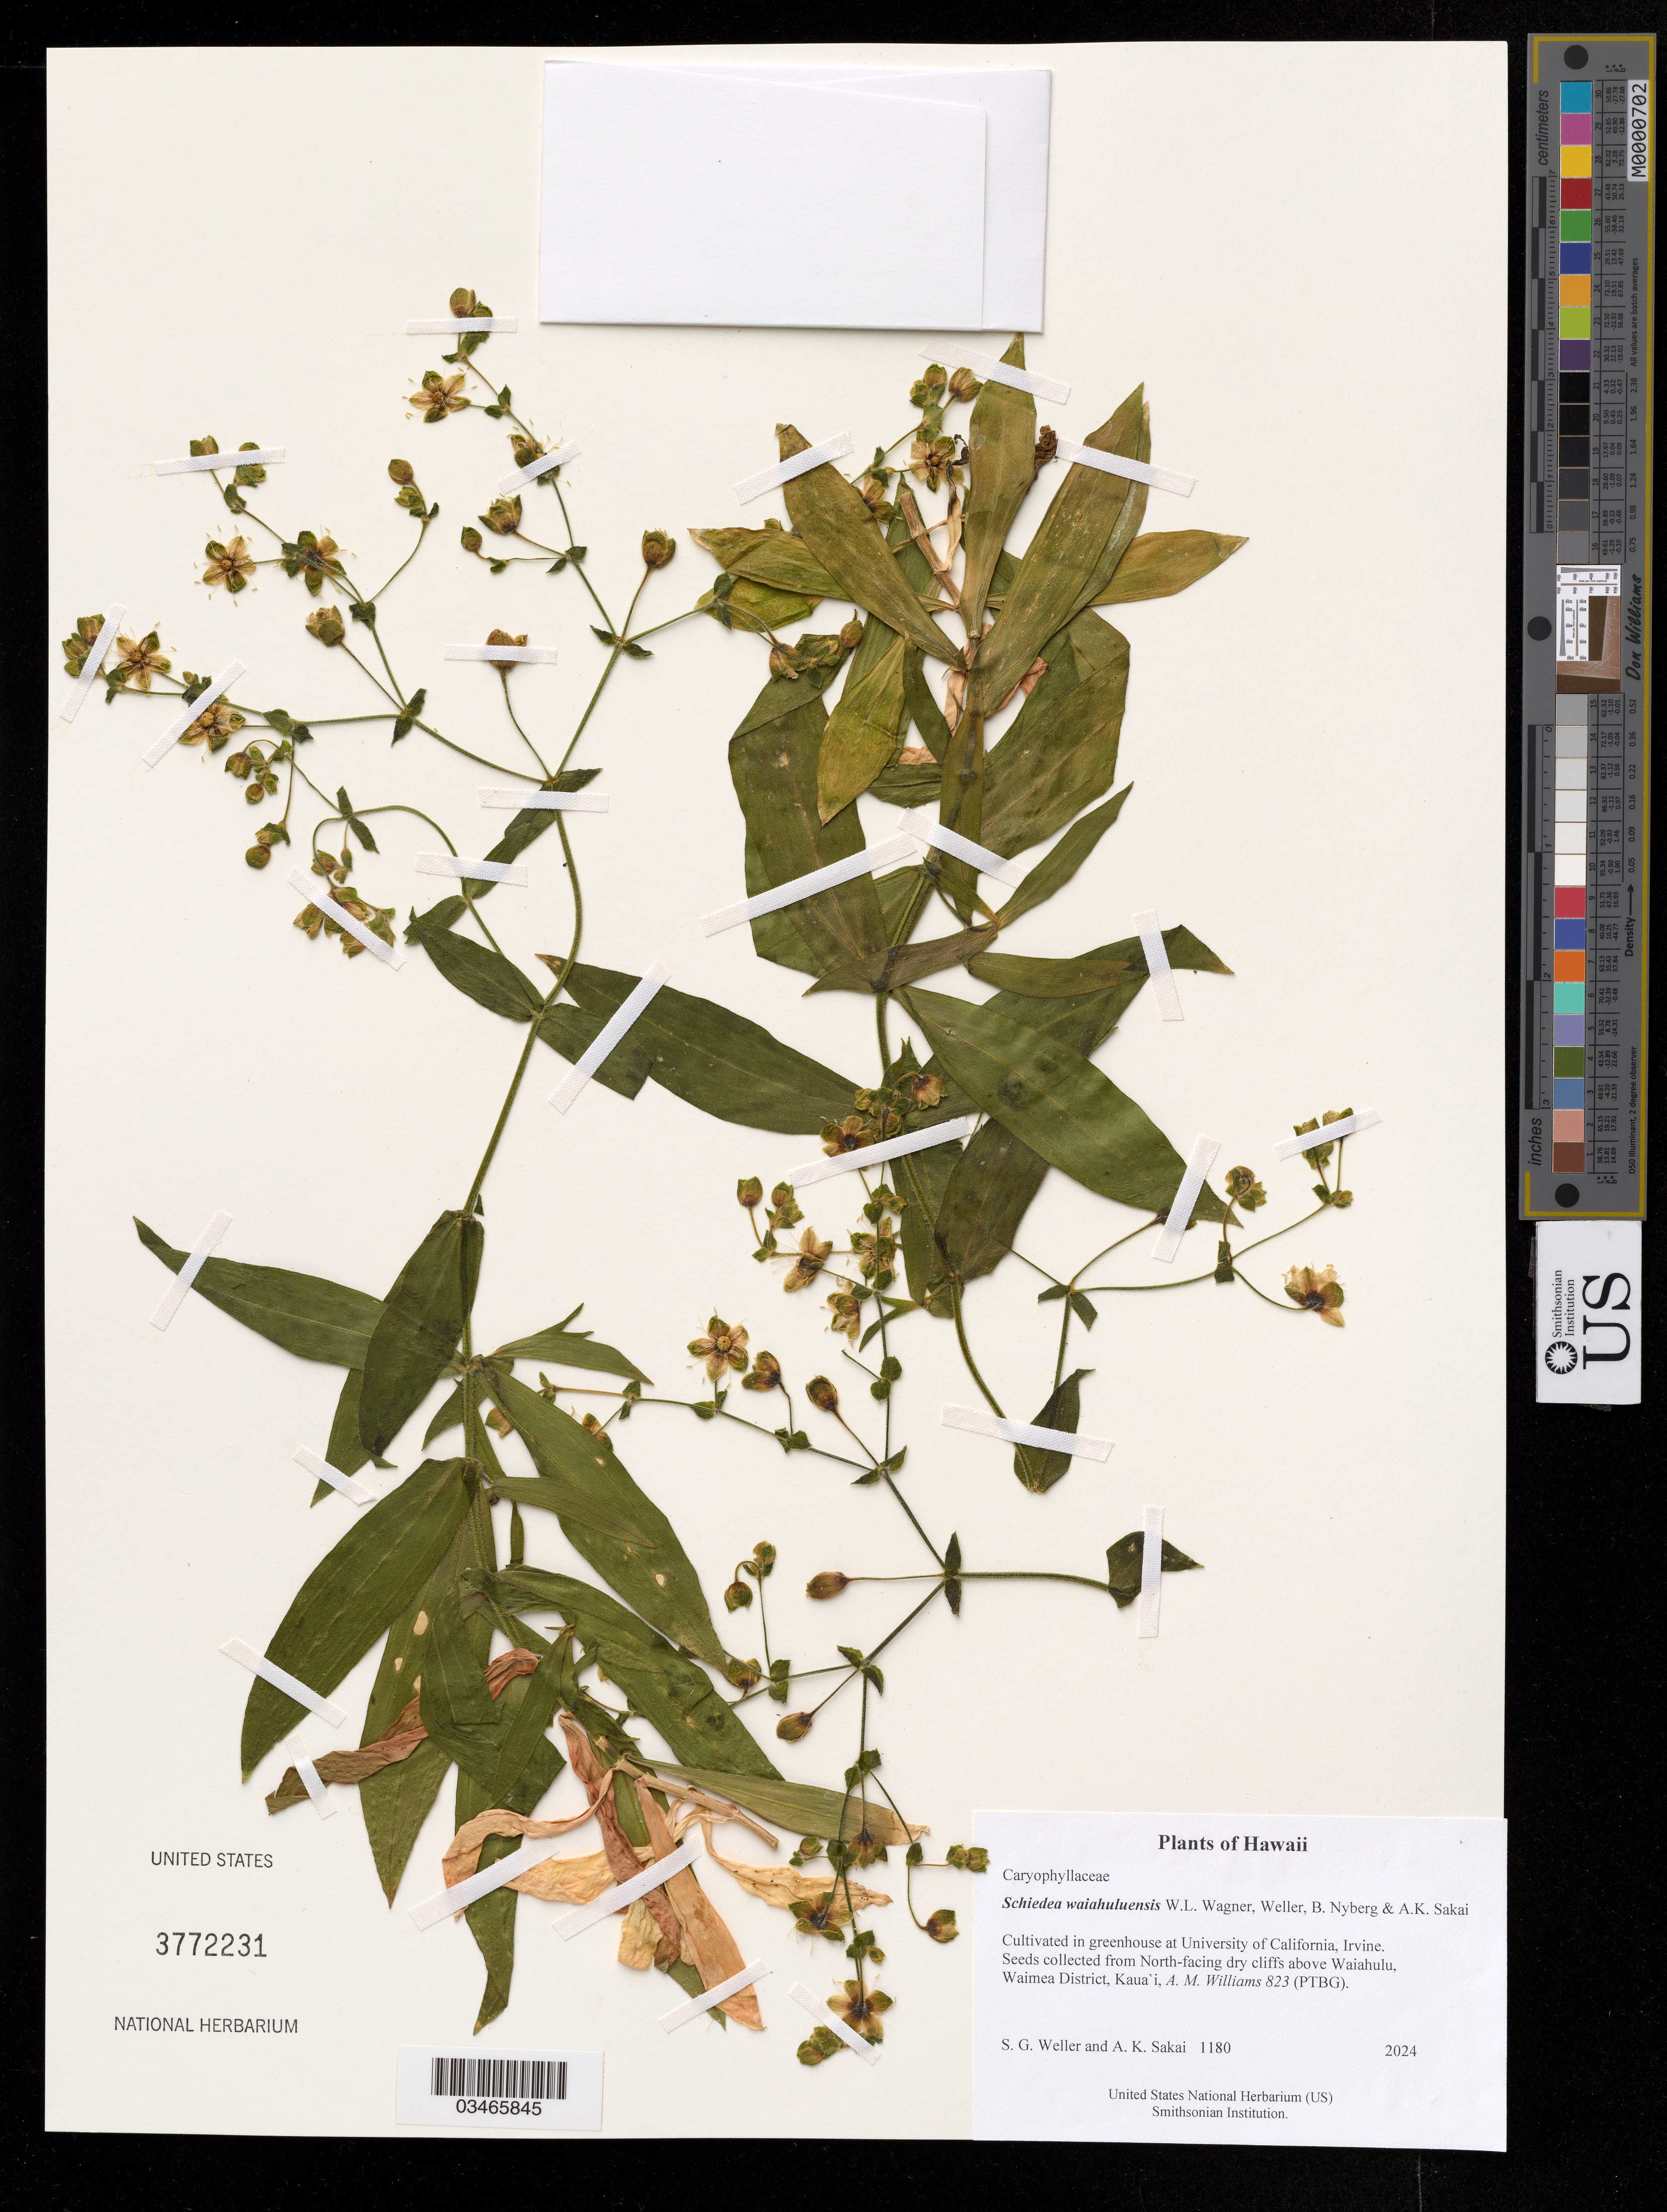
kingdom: Plantae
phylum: Tracheophyta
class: Magnoliopsida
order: Caryophyllales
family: Caryophyllaceae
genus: Schiedea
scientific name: Schiedea waiahuluensis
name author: W.L. Wagner et al.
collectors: S. G. Weller & A. Sakai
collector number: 1180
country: United States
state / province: California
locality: Cultivated in greenhouse at University of California, Irvine.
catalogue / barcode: US 3772231